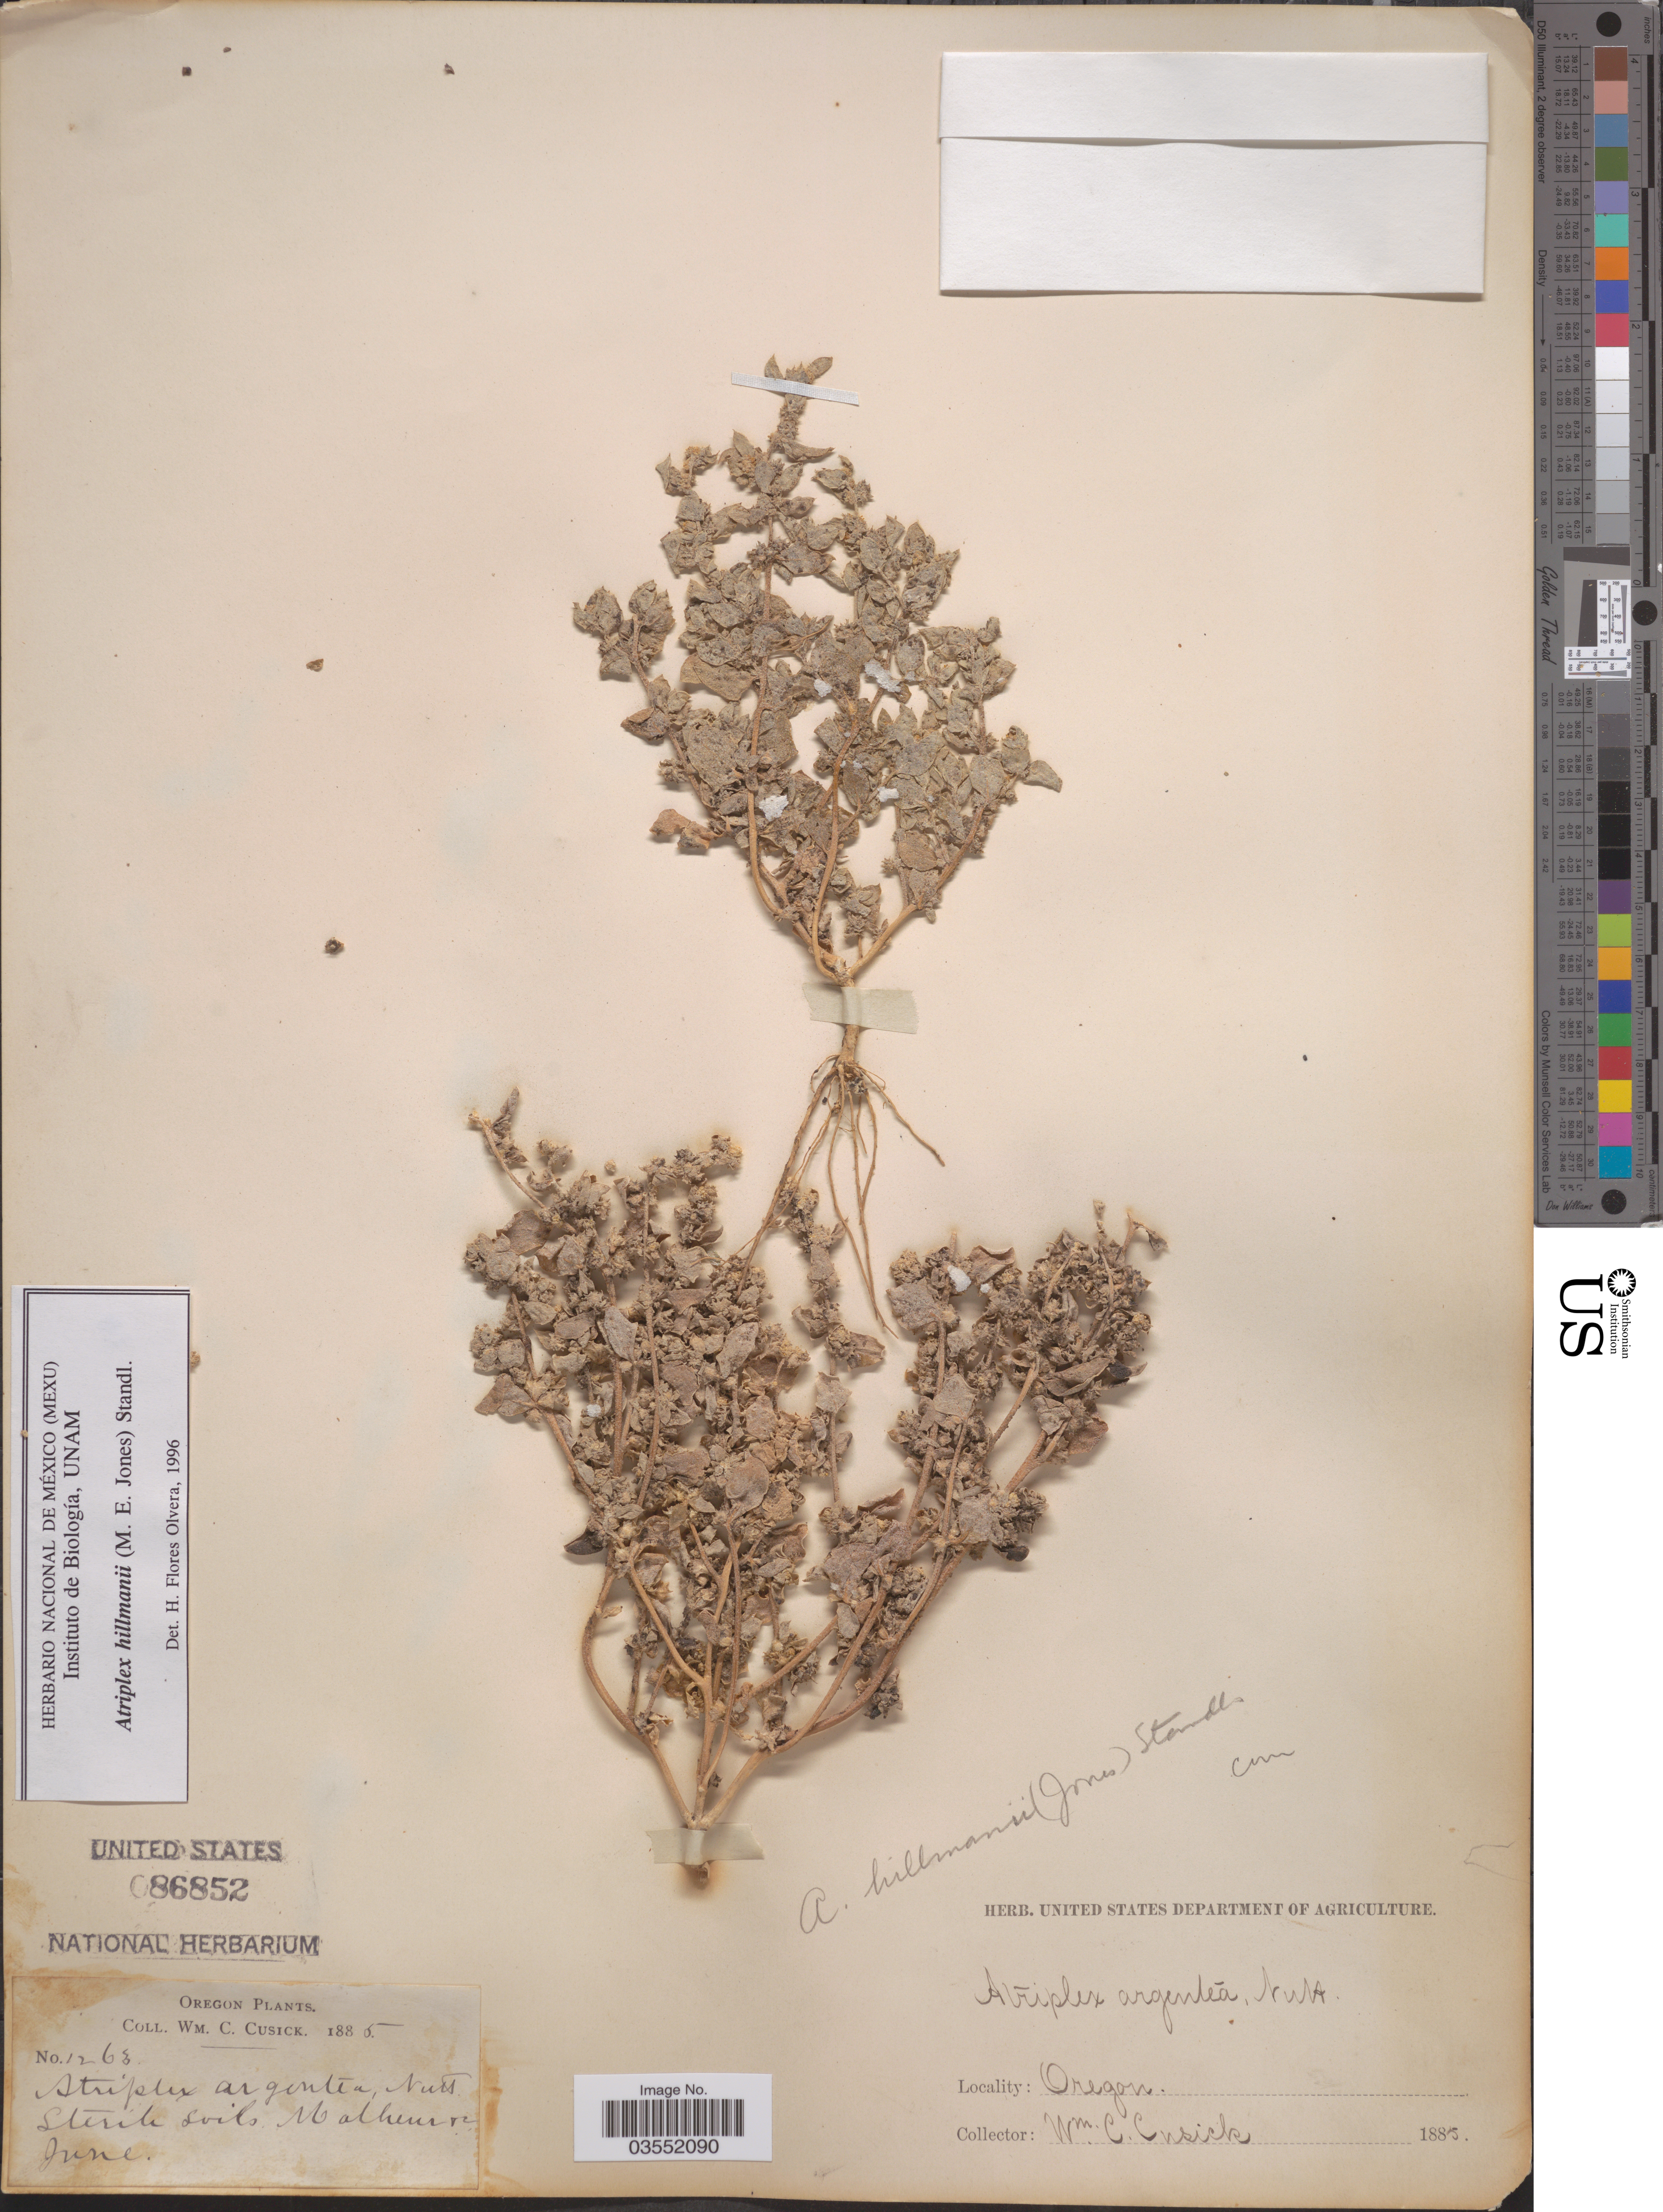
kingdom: Plantae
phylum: Tracheophyta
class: Magnoliopsida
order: Caryophyllales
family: Amaranthaceae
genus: Atriplex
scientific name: Atriplex hillmanii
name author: (M.E. Jones) Standl.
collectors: W. C. Cusick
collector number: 1263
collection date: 1885-06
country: United States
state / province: Oregon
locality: Malheur.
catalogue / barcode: US 86852